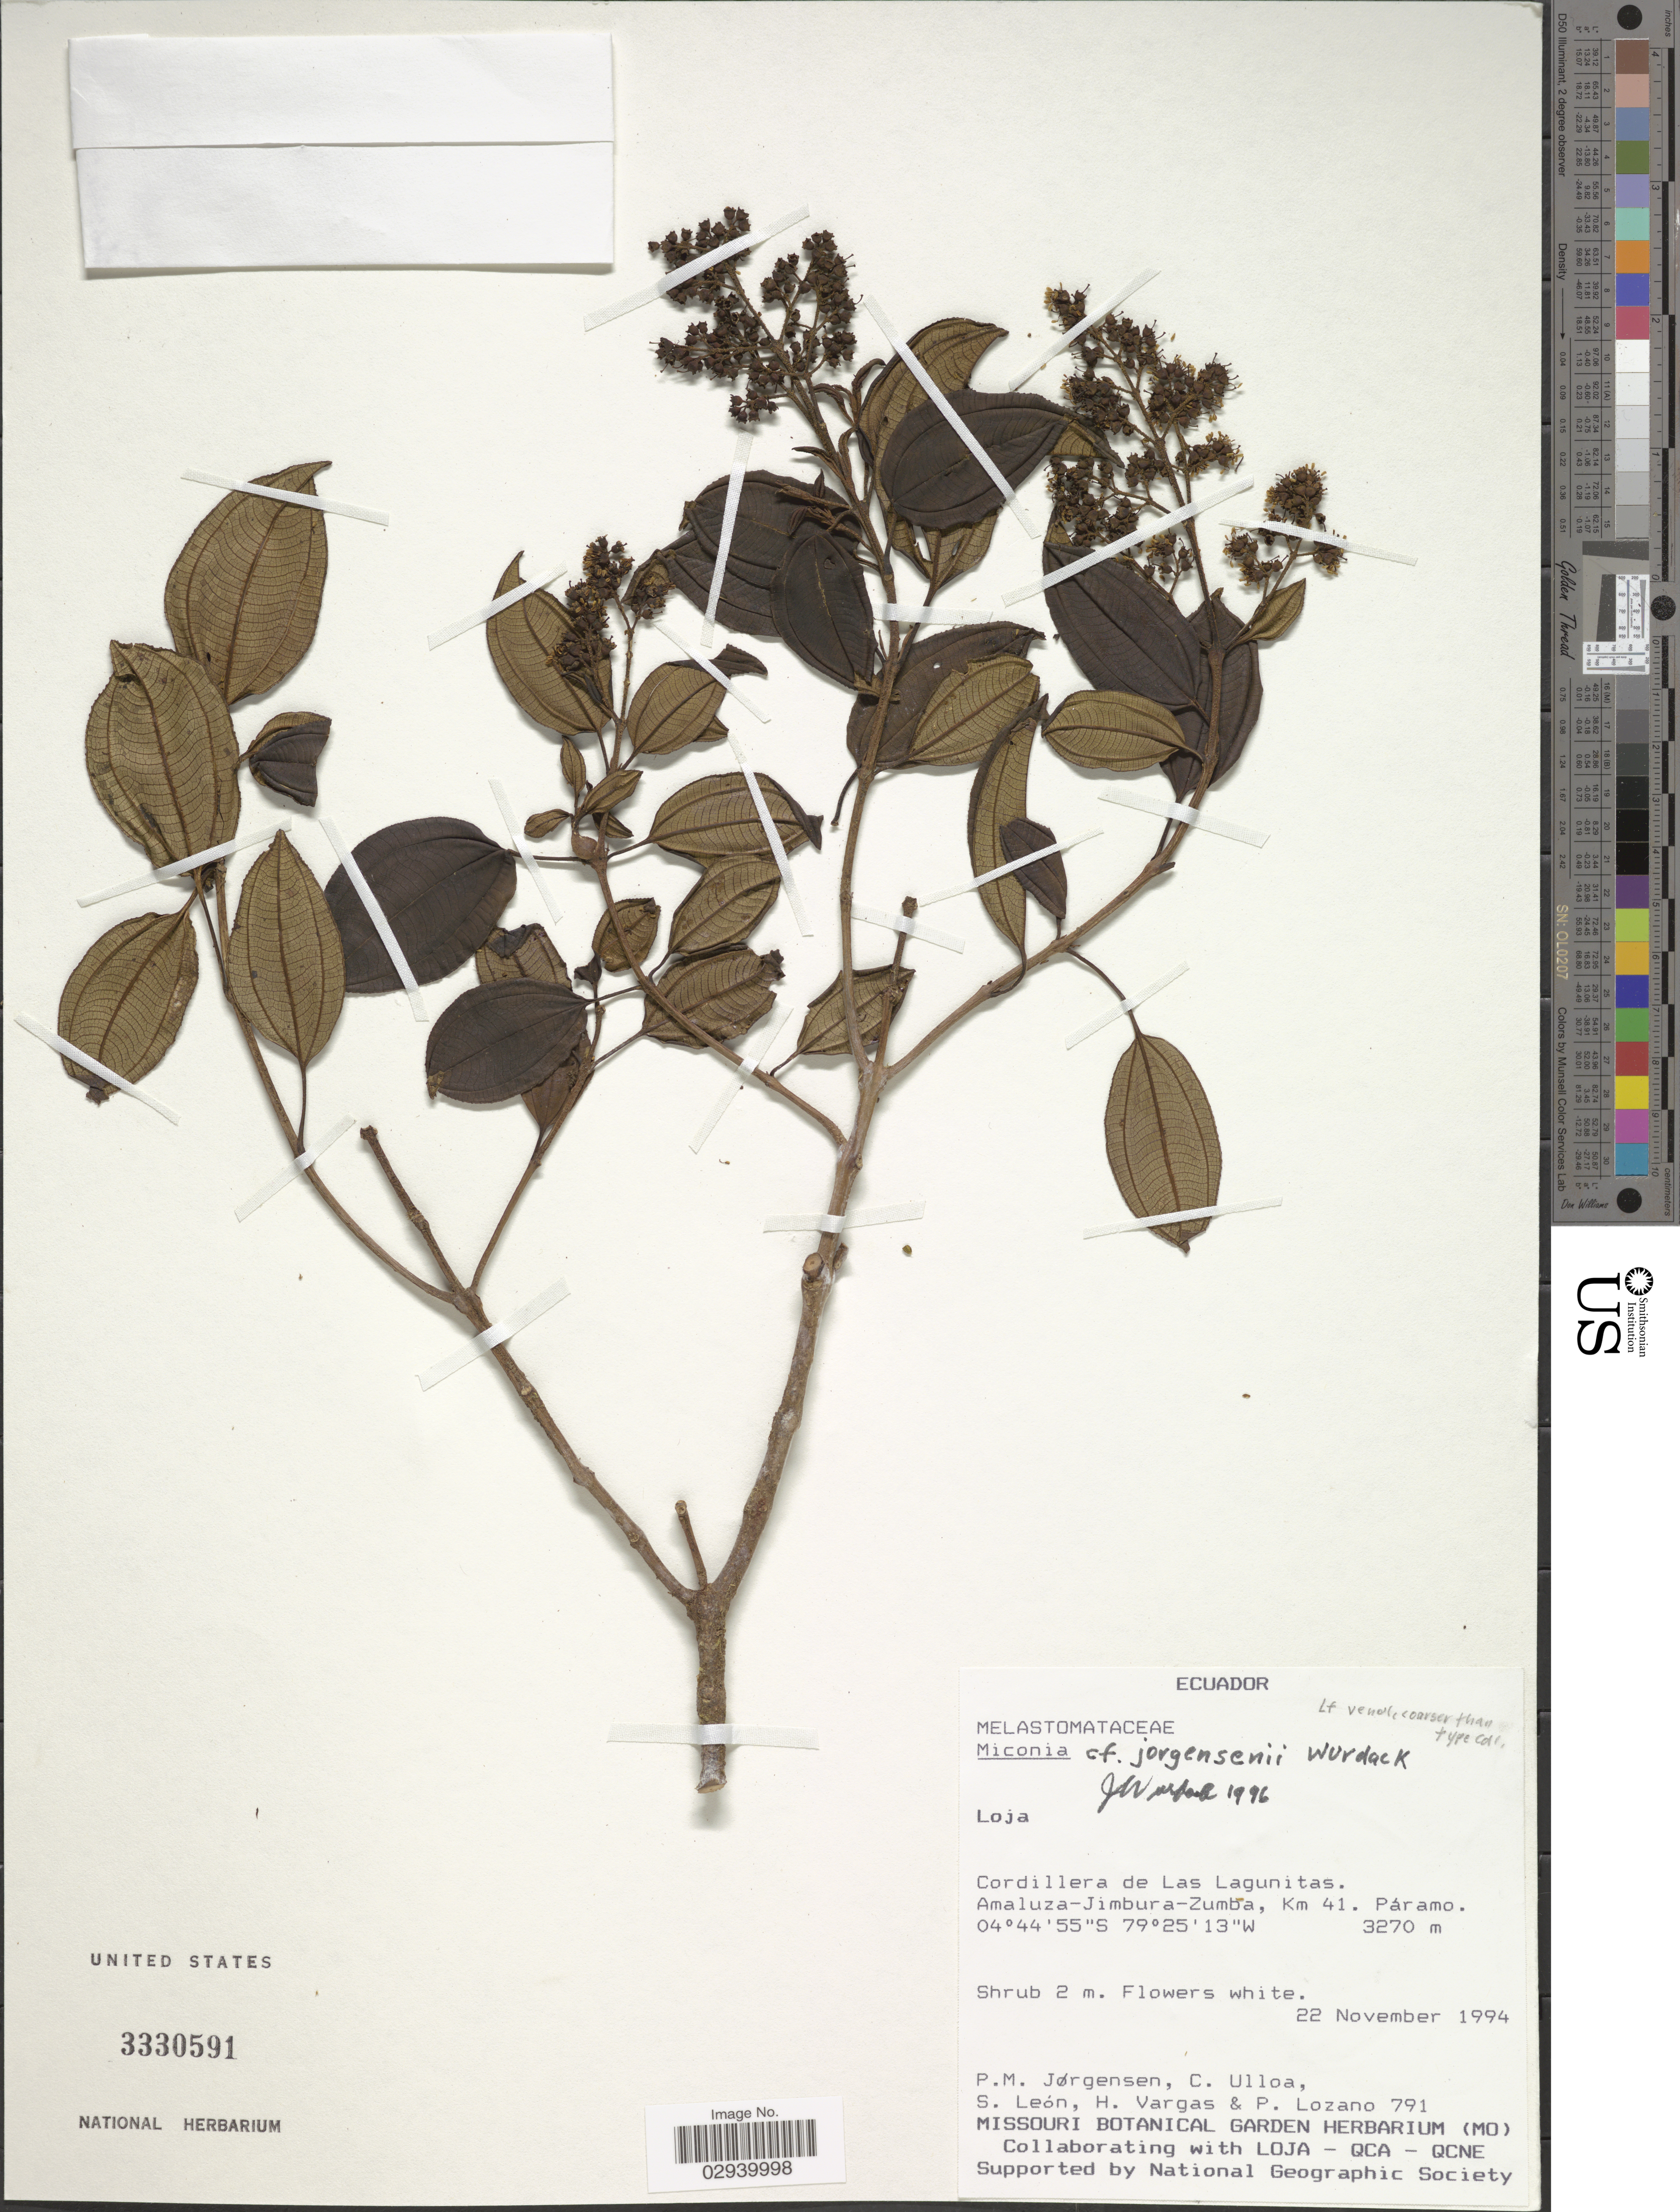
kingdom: Plantae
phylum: Tracheophyta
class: Magnoliopsida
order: Myrtales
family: Melastomataceae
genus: Miconia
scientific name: Miconia jorgensenii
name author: Wurdack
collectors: P. M. Jørgensen, C. Ulloa, S. León, H. Vargas & P. Lozano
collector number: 791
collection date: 1994-11-22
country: Ecuador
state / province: Loja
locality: Cordillera de Las Lagunitas. Amaluza-Jimbura-Zumba, Km 41. Páramo.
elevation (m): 3270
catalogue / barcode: US 3330591